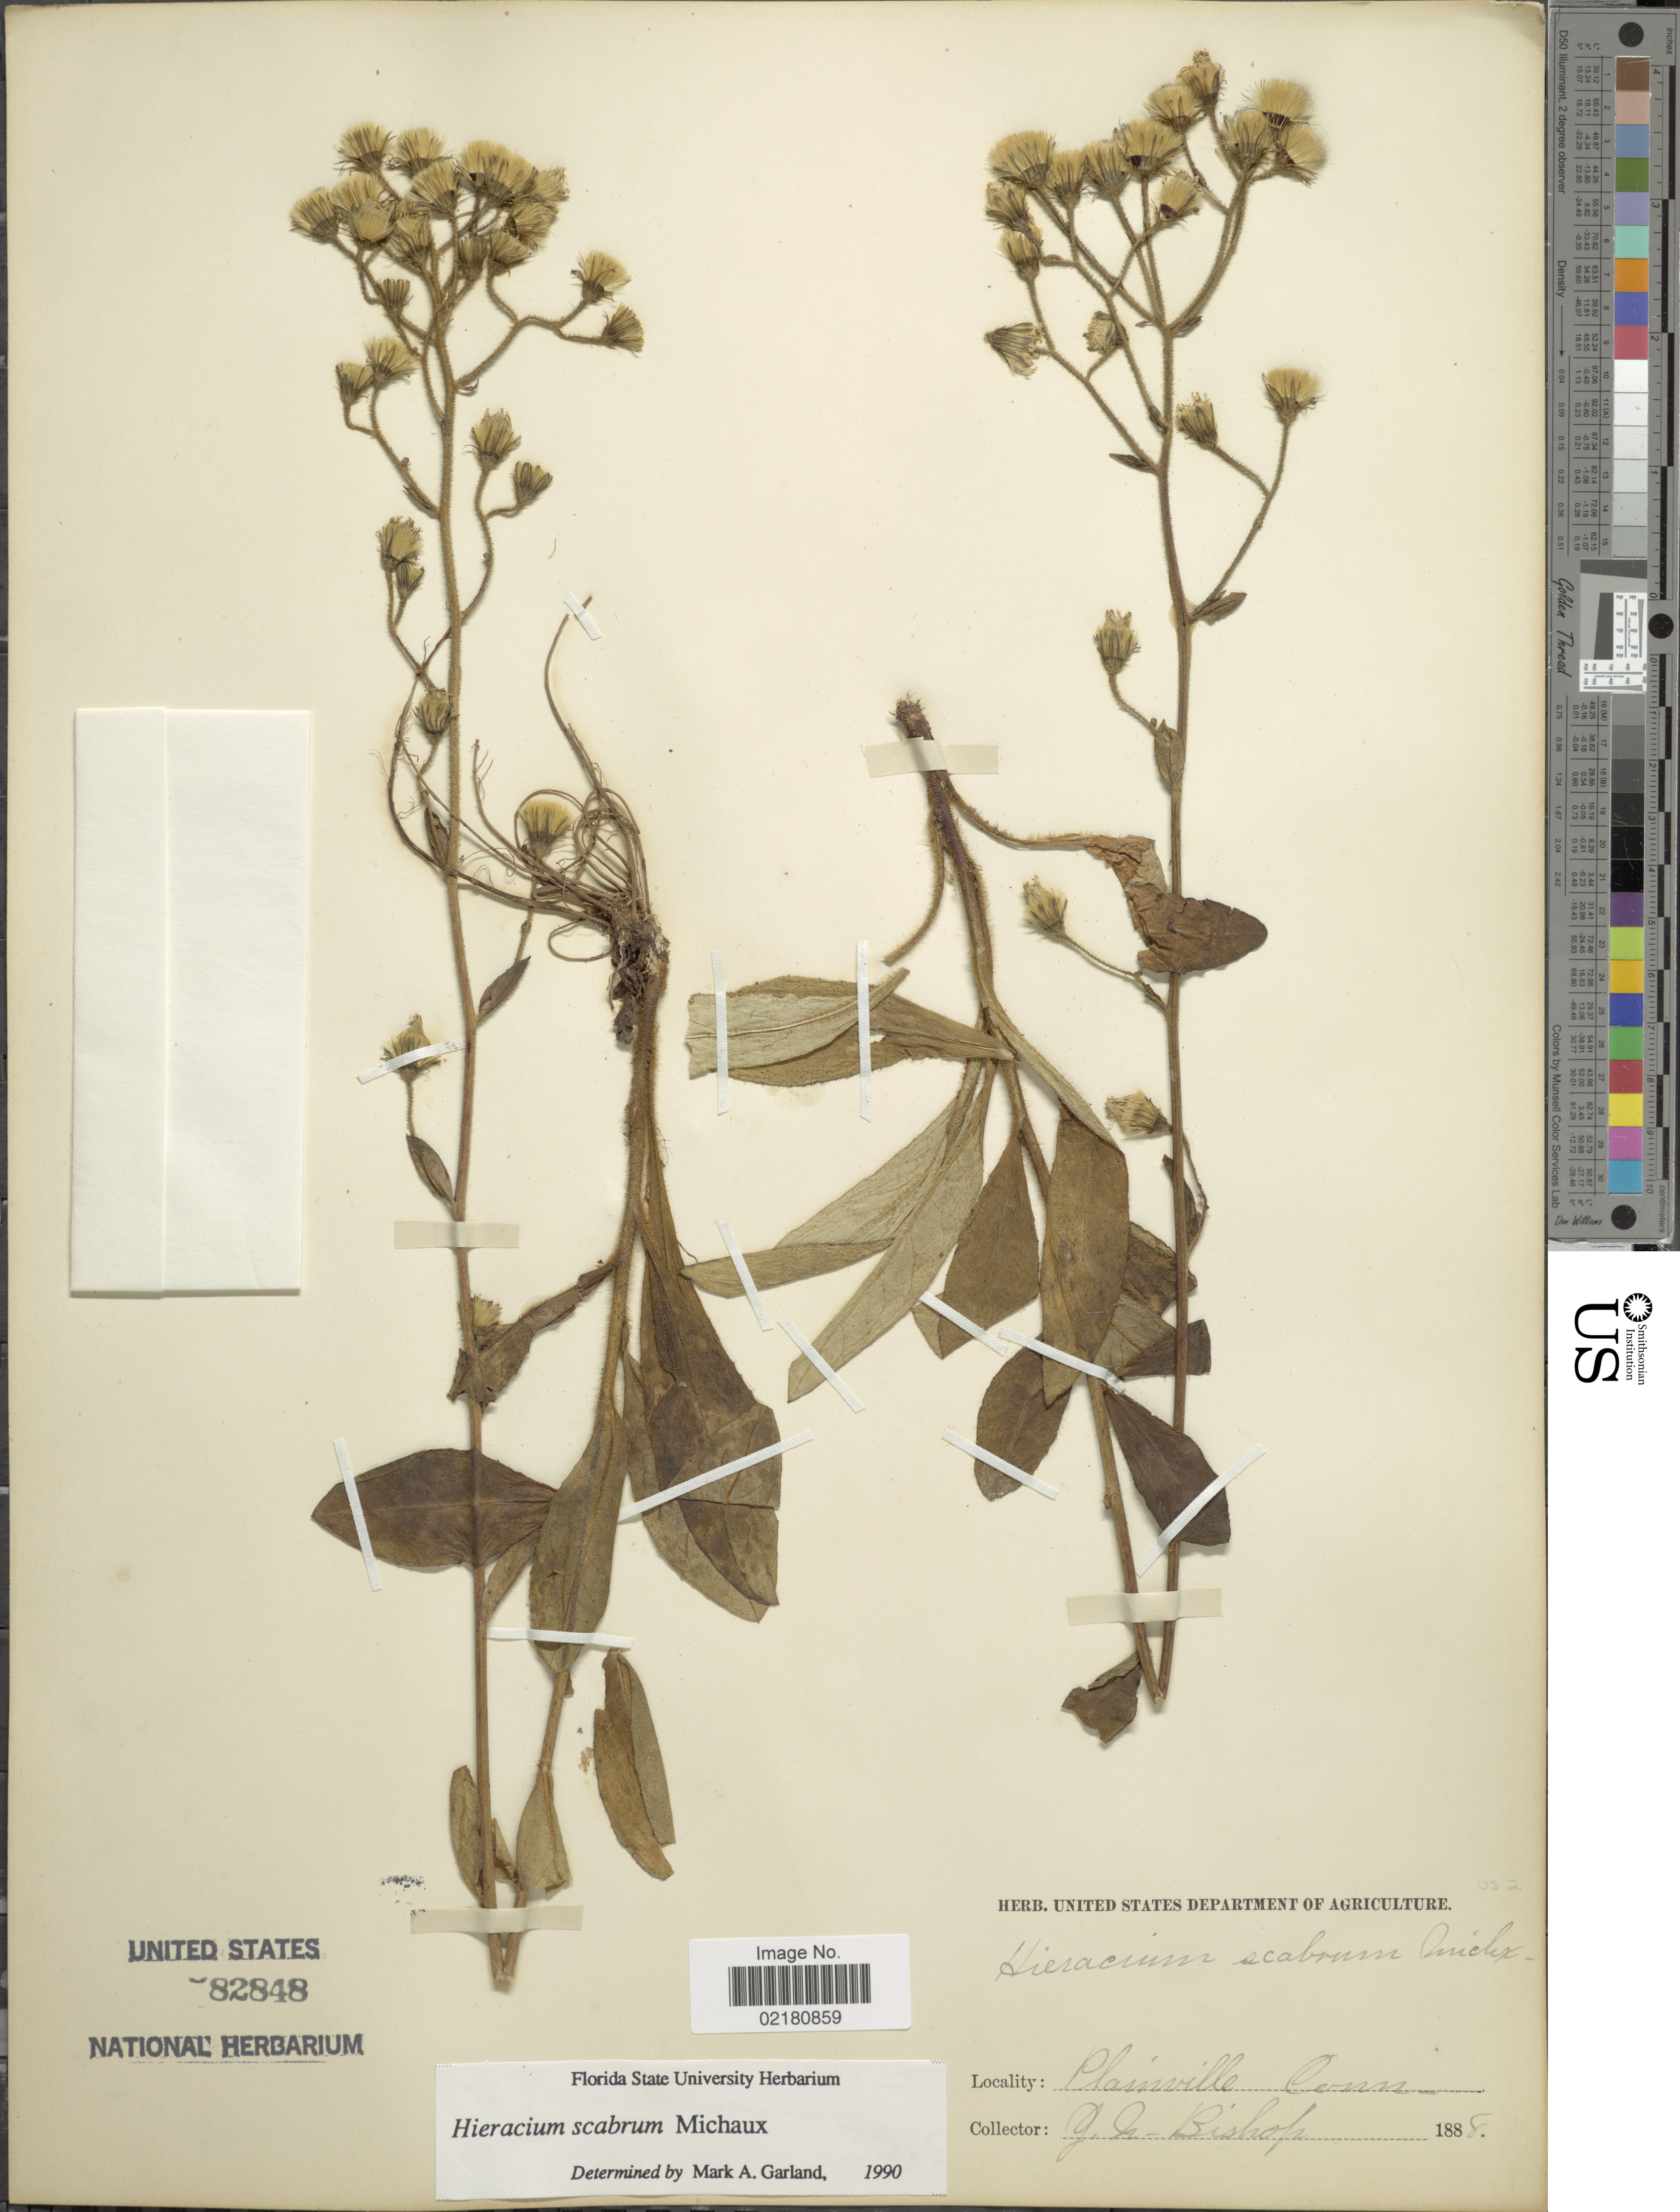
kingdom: Plantae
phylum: Tracheophyta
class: Magnoliopsida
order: Asterales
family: Asteraceae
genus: Pilosella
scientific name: Pilosella verruculata subsp. verruculata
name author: (Link) Soják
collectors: J. Bishop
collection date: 1888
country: United States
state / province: Connecticut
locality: Plainville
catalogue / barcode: US 82848